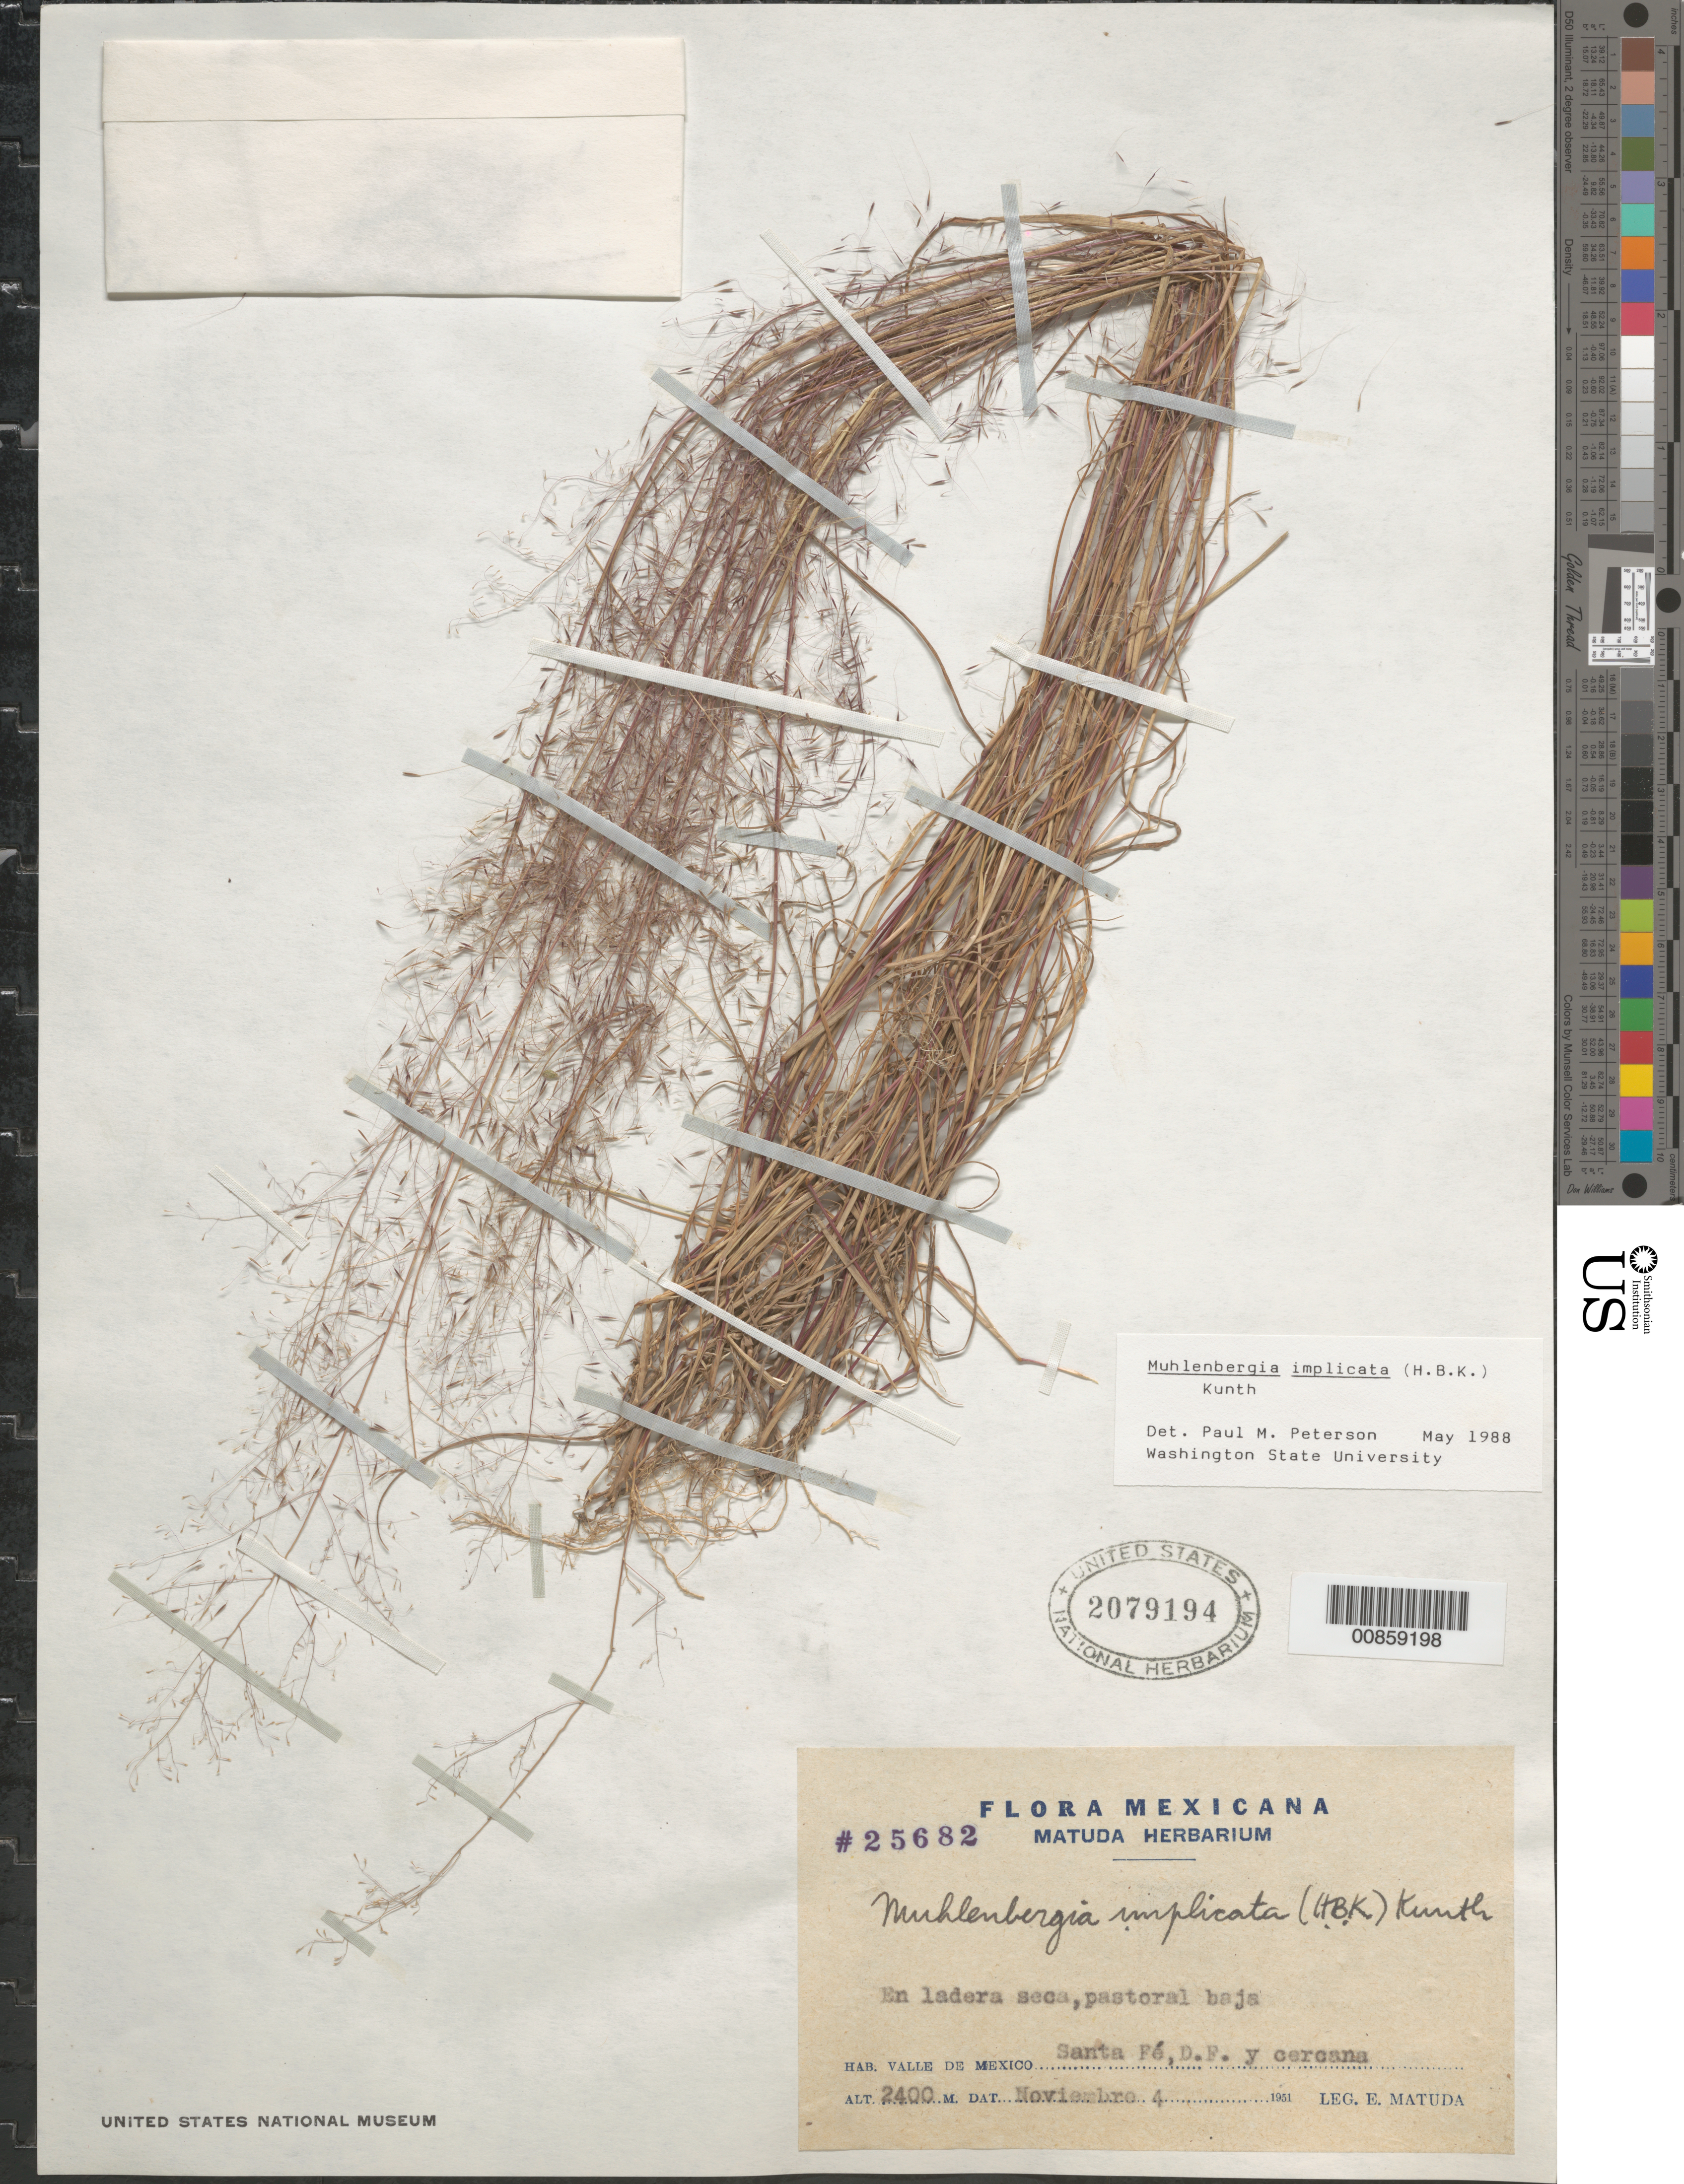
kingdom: Plantae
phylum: Tracheophyta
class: Liliopsida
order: Poales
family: Poaceae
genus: Muhlenbergia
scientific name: Muhlenbergia implicata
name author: (Kunth) Trin.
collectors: E. Matuda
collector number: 25682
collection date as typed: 04 Nov 1951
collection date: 1951-11-04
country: Mexico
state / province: Distrito Federal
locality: Santa Fe, D.F.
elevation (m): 2400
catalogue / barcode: US 2079194